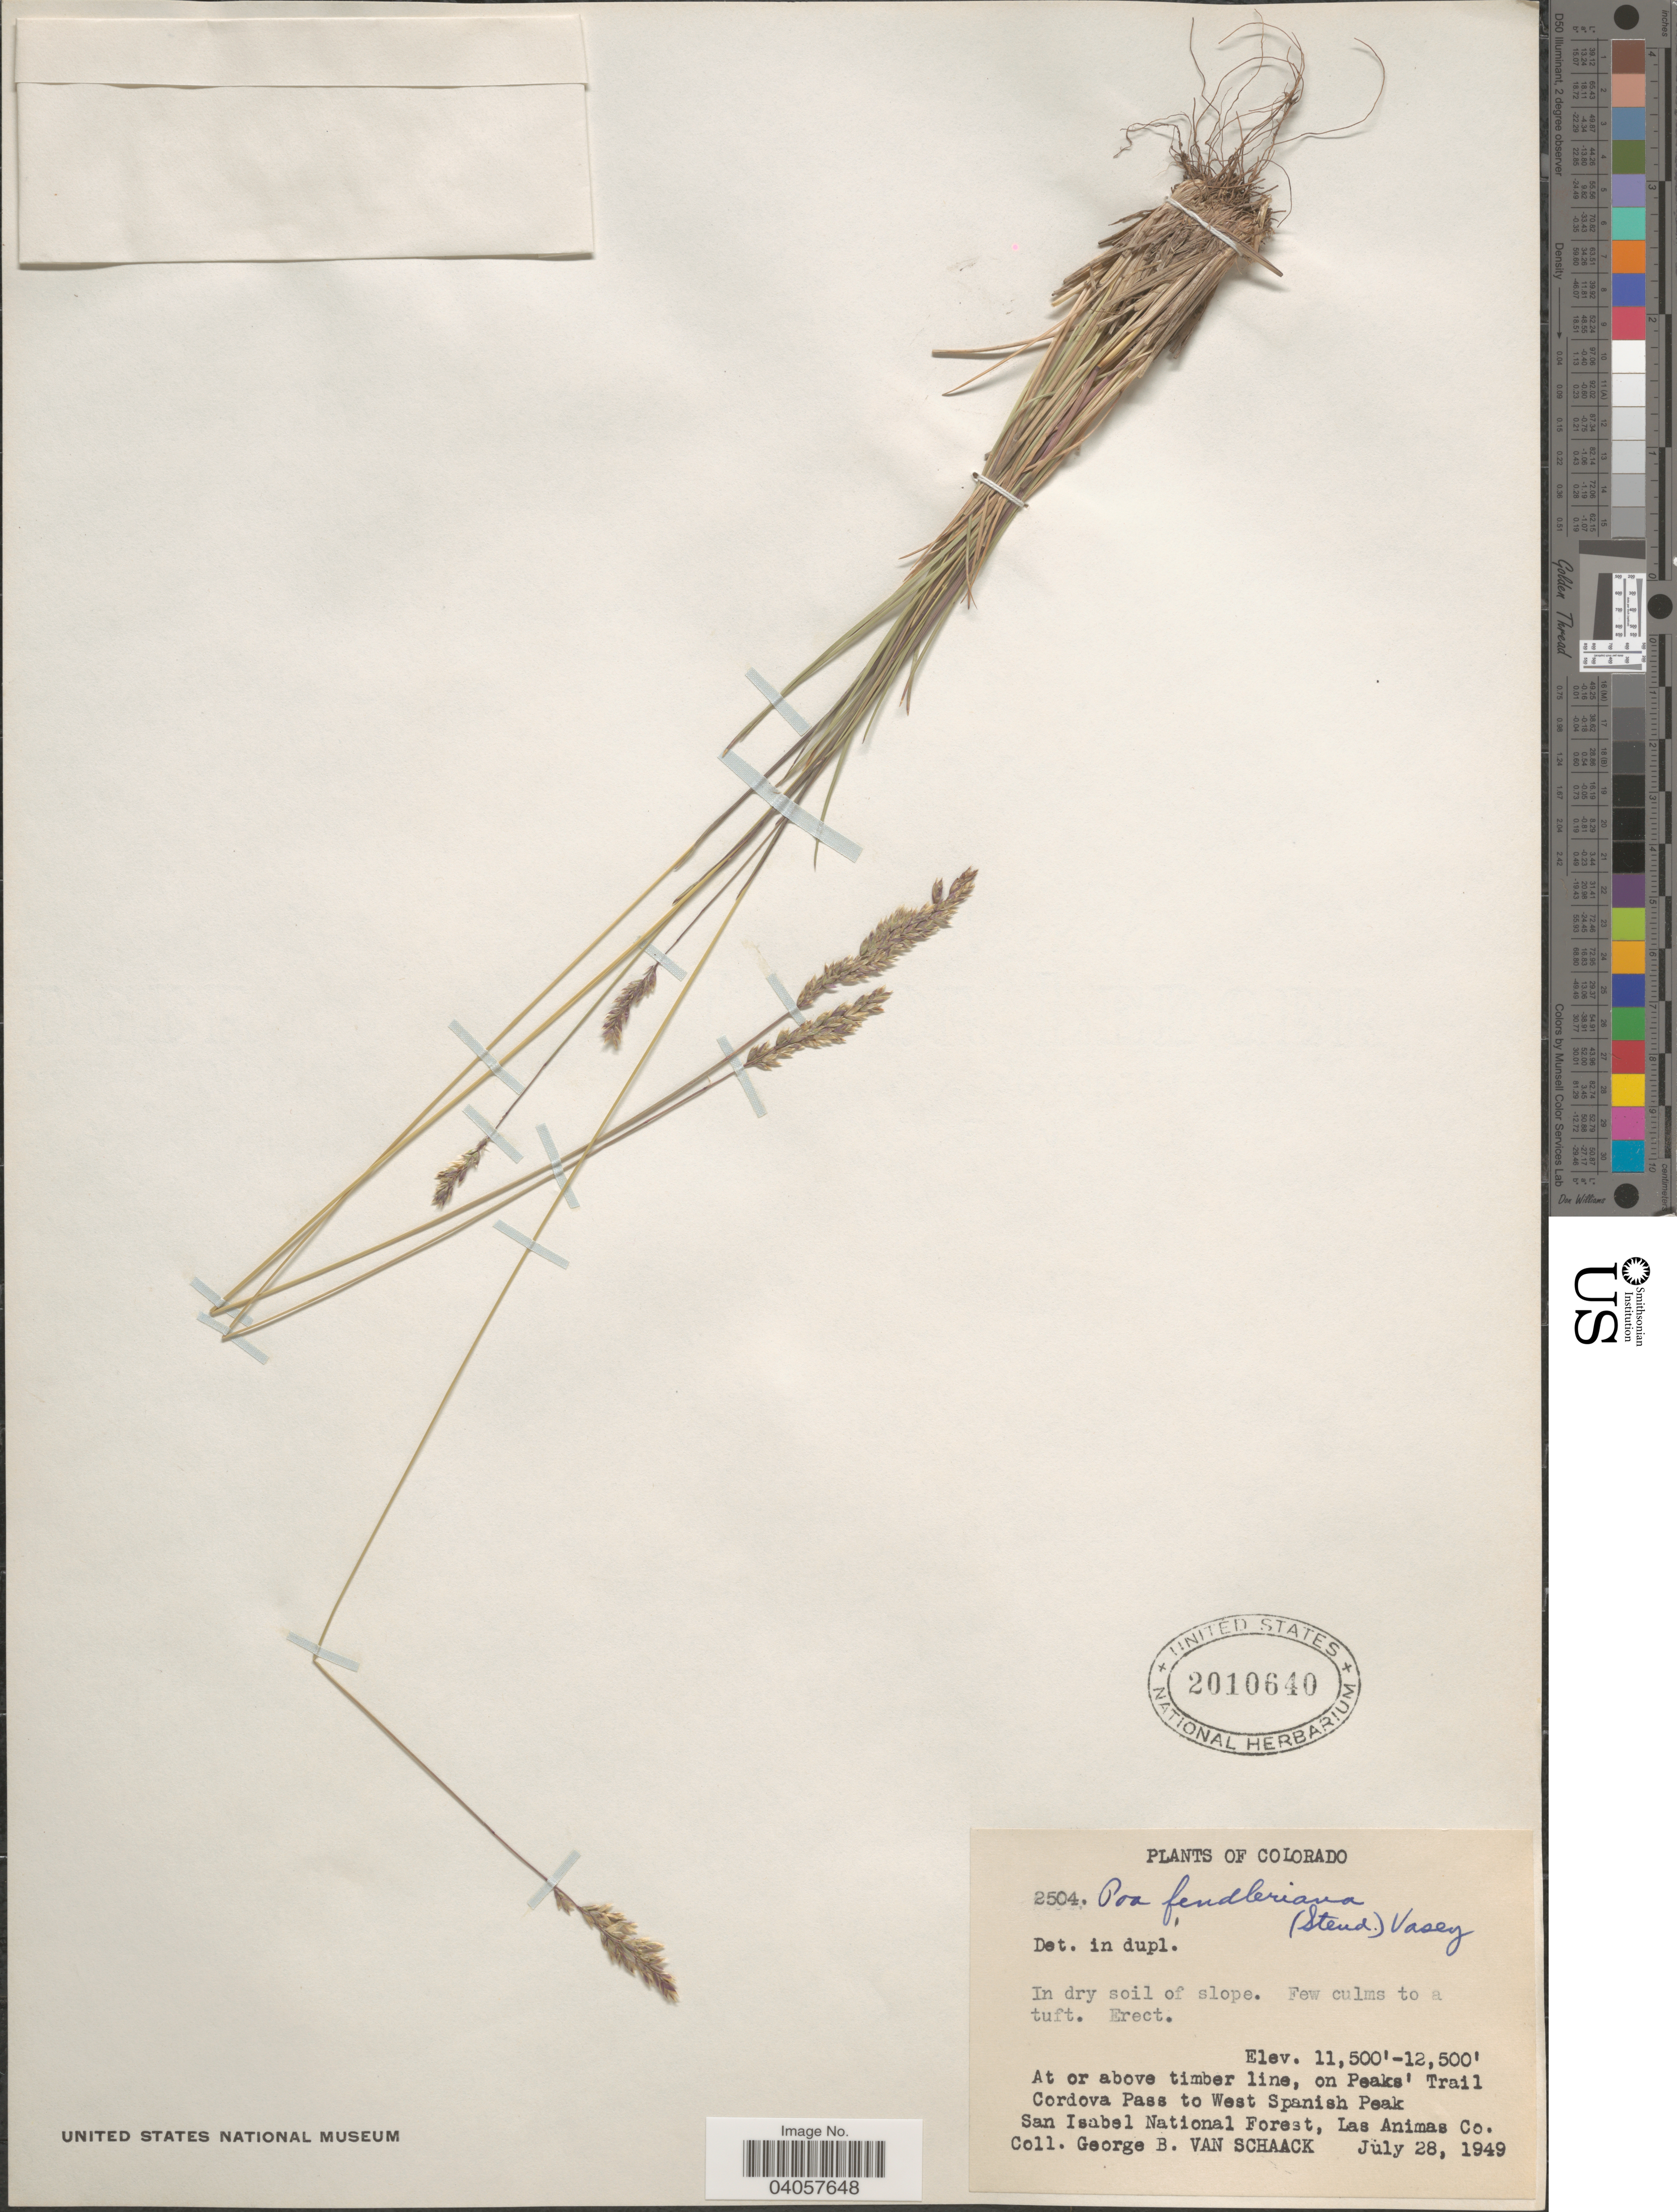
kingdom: Plantae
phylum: Tracheophyta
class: Liliopsida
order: Poales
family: Poaceae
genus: Poa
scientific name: Poa fendleriana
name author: (Steud.) Vasey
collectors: G. Van Schaack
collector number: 2504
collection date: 1949-07-28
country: United States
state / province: Colorado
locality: On Peak's Trail. Cordova Pass to West Spanish Peak. San Isabel National Forest, Las Animas Co.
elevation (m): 3505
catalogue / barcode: US 2010640